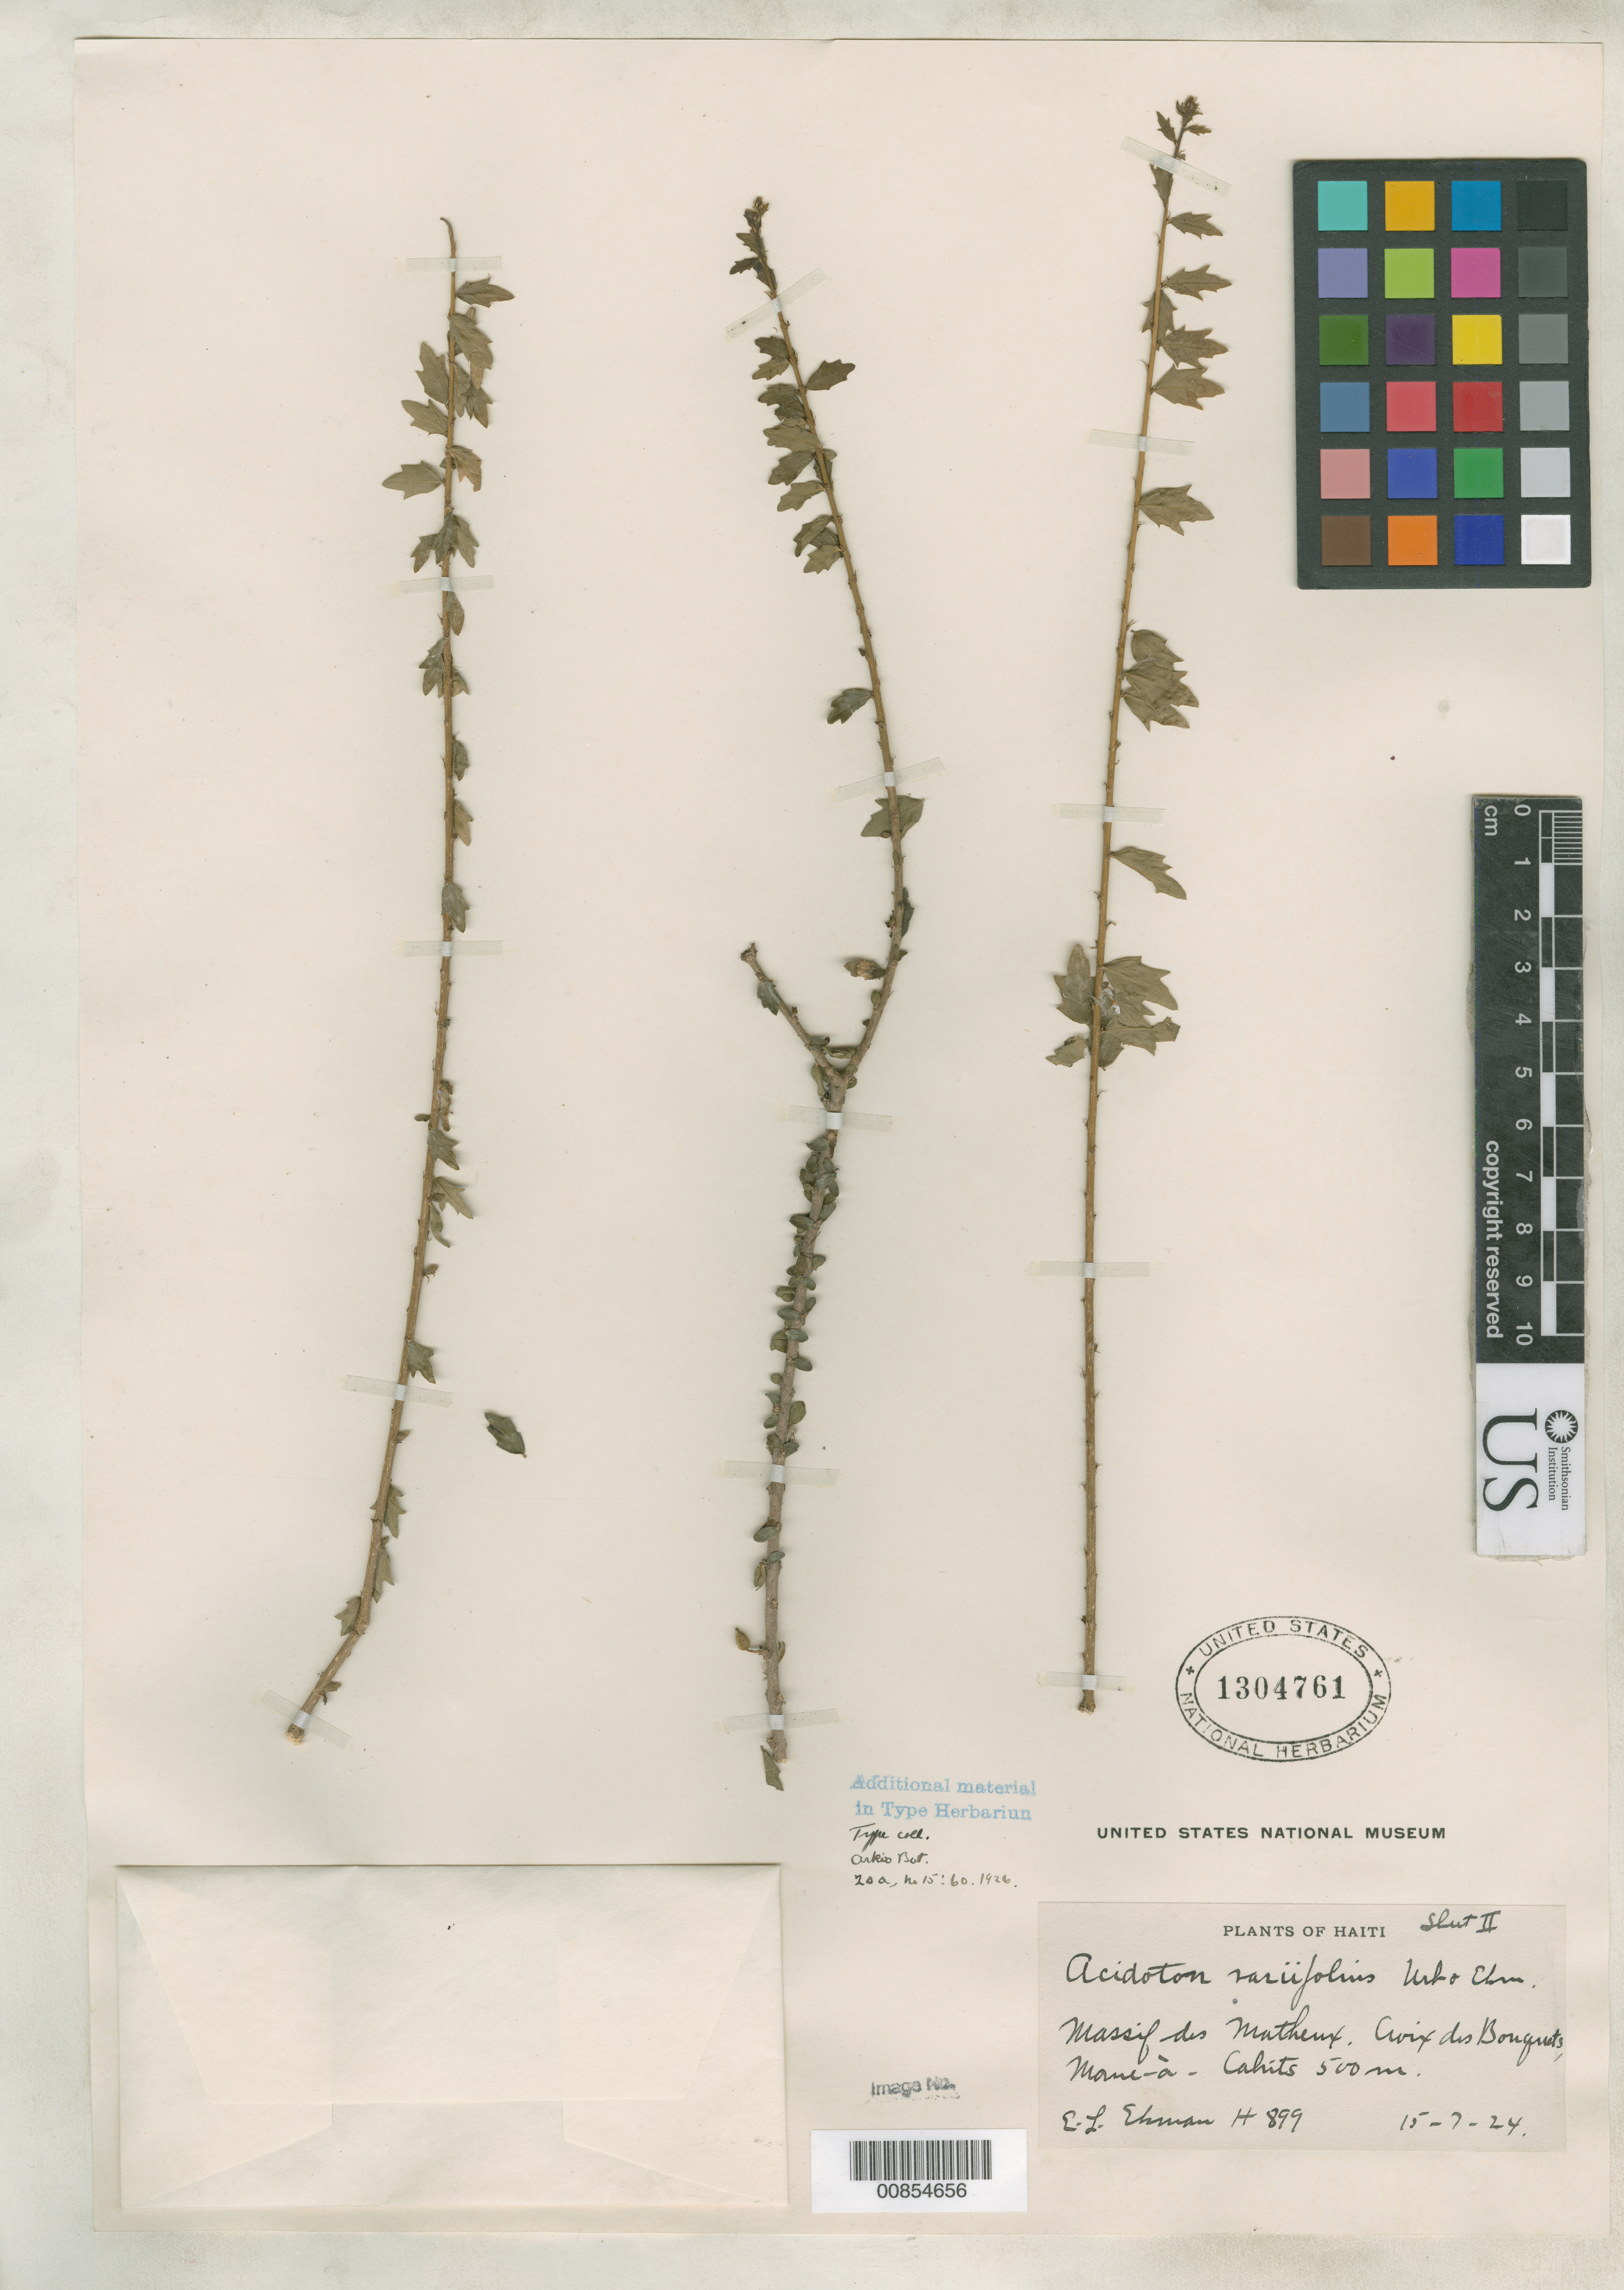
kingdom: Plantae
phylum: Tracheophyta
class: Magnoliopsida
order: Malpighiales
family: Euphorbiaceae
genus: Acidoton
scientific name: Acidoton variifolius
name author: Urb. & Ekman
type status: Isotype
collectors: E. L. Ekman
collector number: H 899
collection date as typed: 15 Jul 1924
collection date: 1924-07-15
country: Haiti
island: Hispaniola Island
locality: Massif des Matheux, Croix des Bonquets, Mome-à-Cahits.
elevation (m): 500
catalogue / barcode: US 1304761